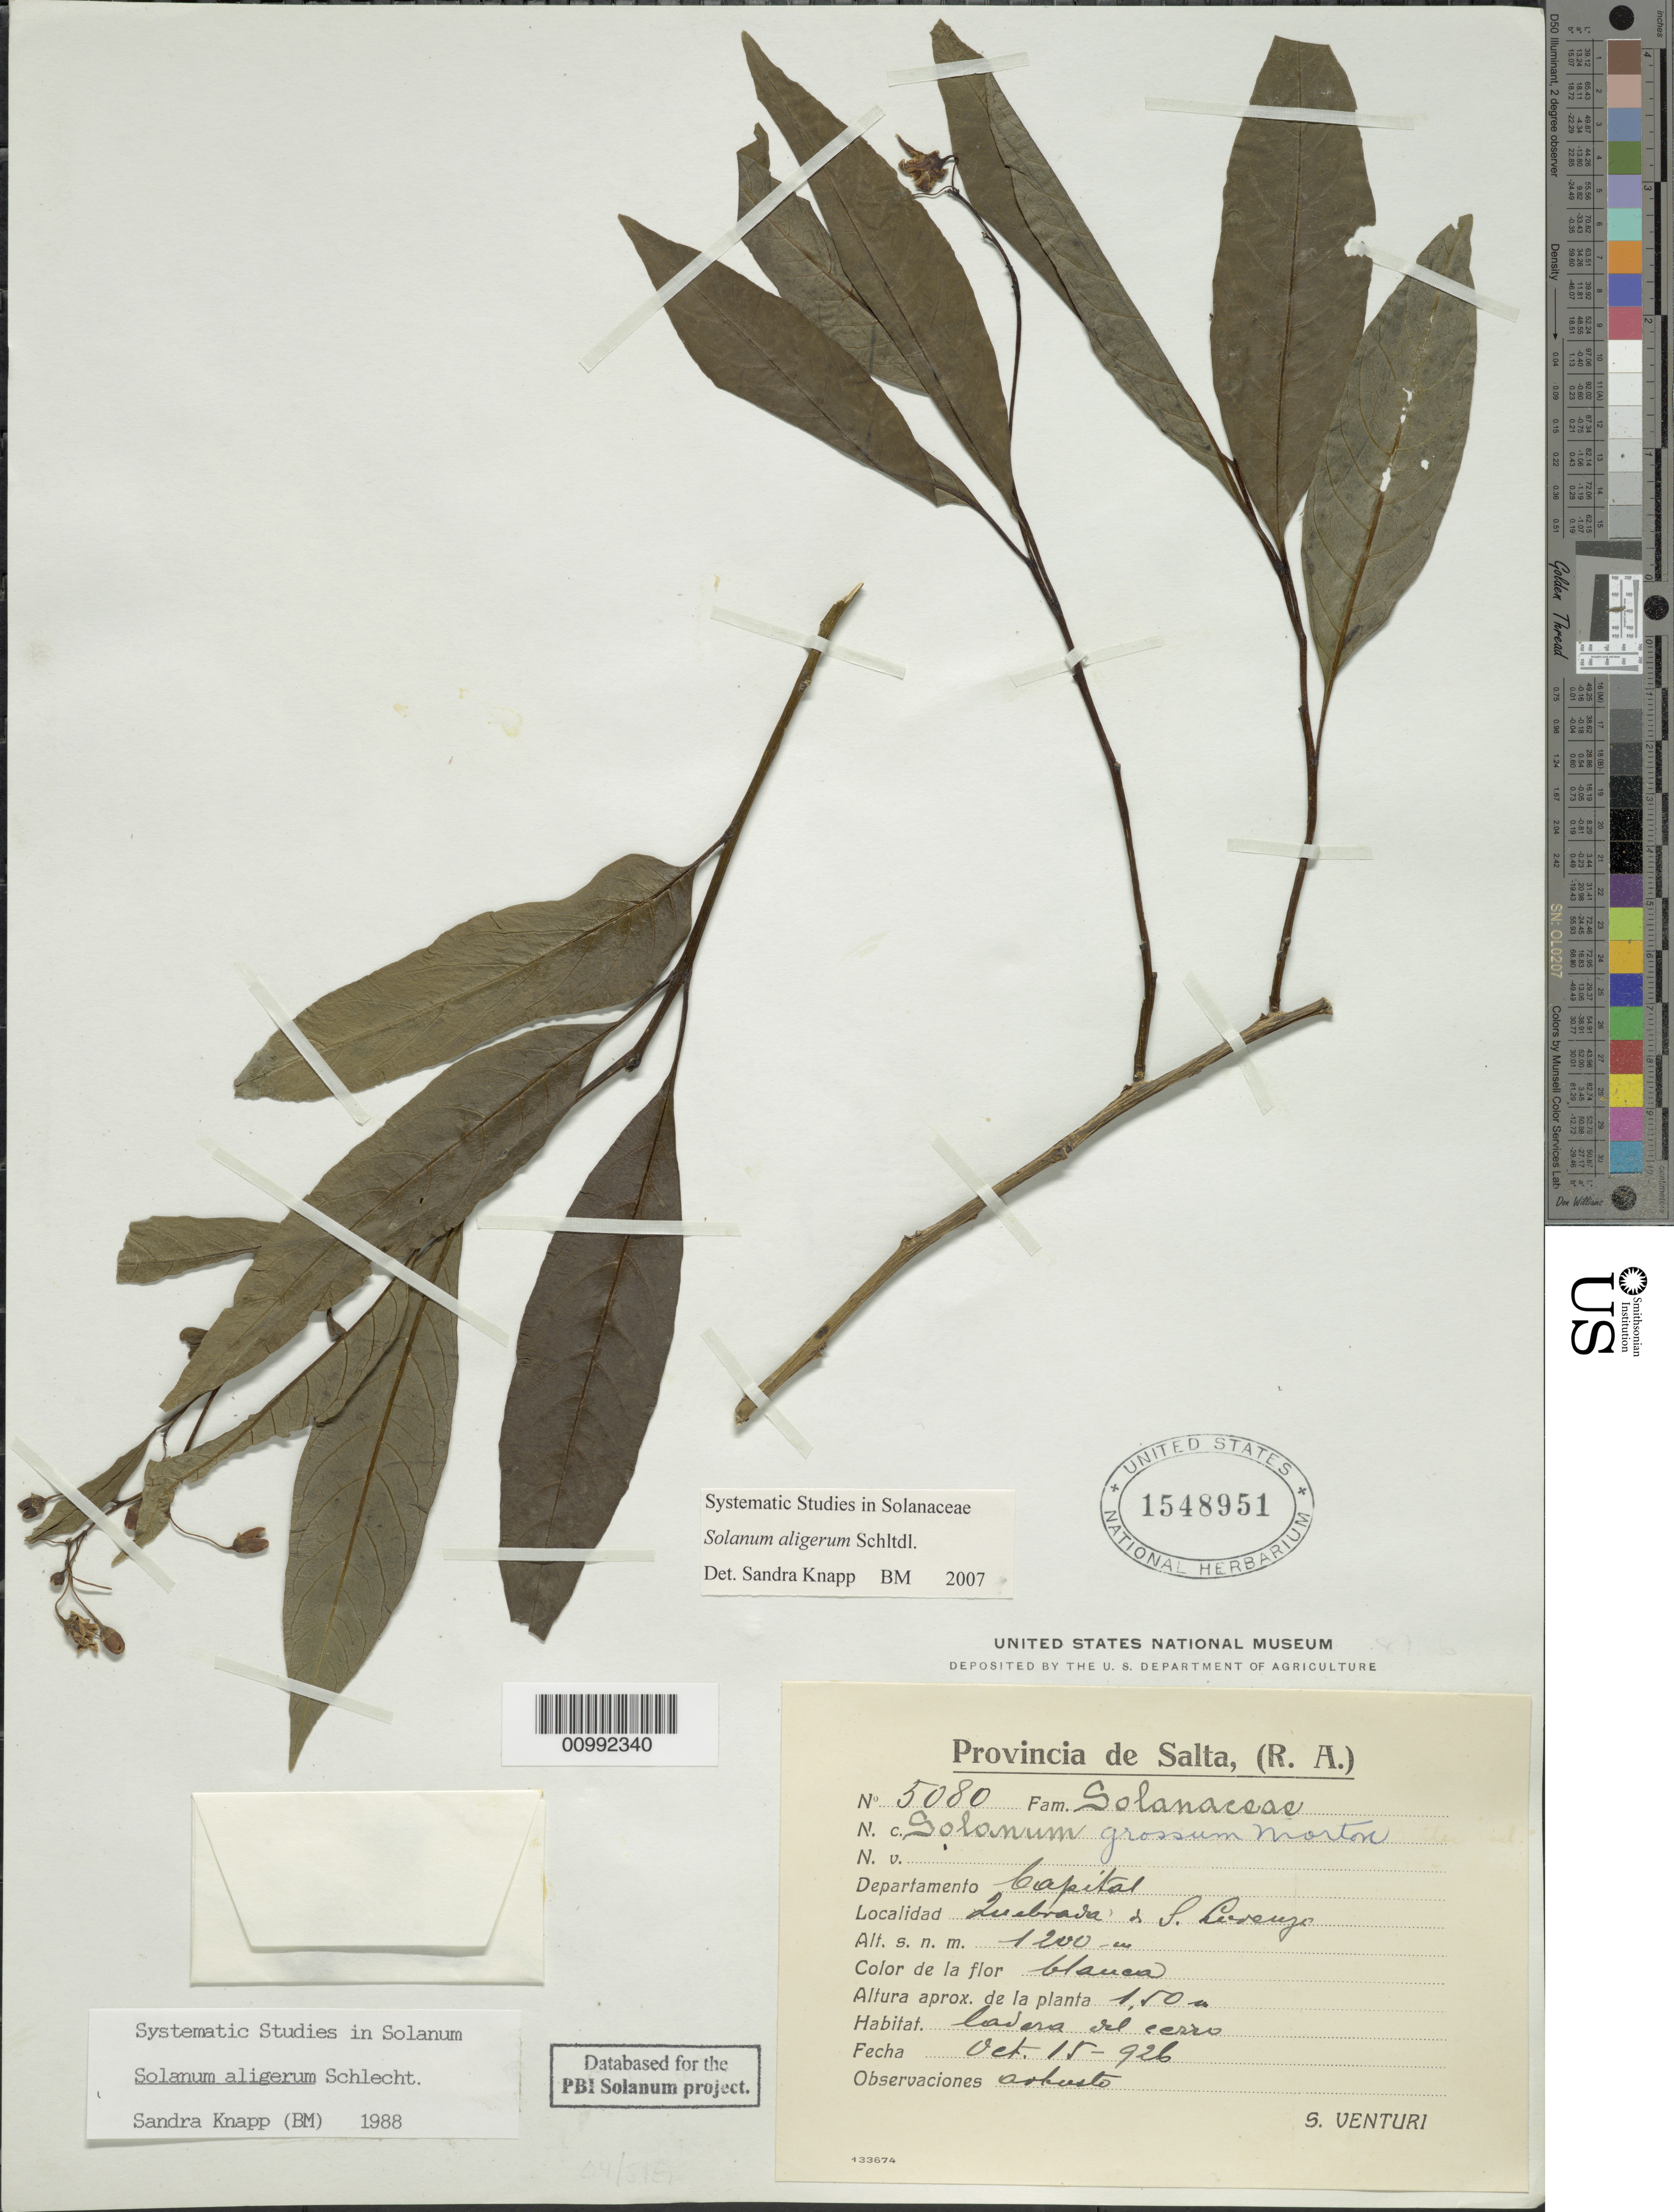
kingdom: Plantae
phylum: Tracheophyta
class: Magnoliopsida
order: Solanales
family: Solanaceae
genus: Solanum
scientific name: Solanum aligerum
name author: Schltdl.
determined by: Knapp, S. D.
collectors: S. Venturi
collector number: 5080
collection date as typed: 15 Oct 1926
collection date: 1926-10-15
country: Argentina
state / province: Salta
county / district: Capital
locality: Quebrada de San Lorenzo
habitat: ladera de cerro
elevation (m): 1200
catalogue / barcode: US 1548951